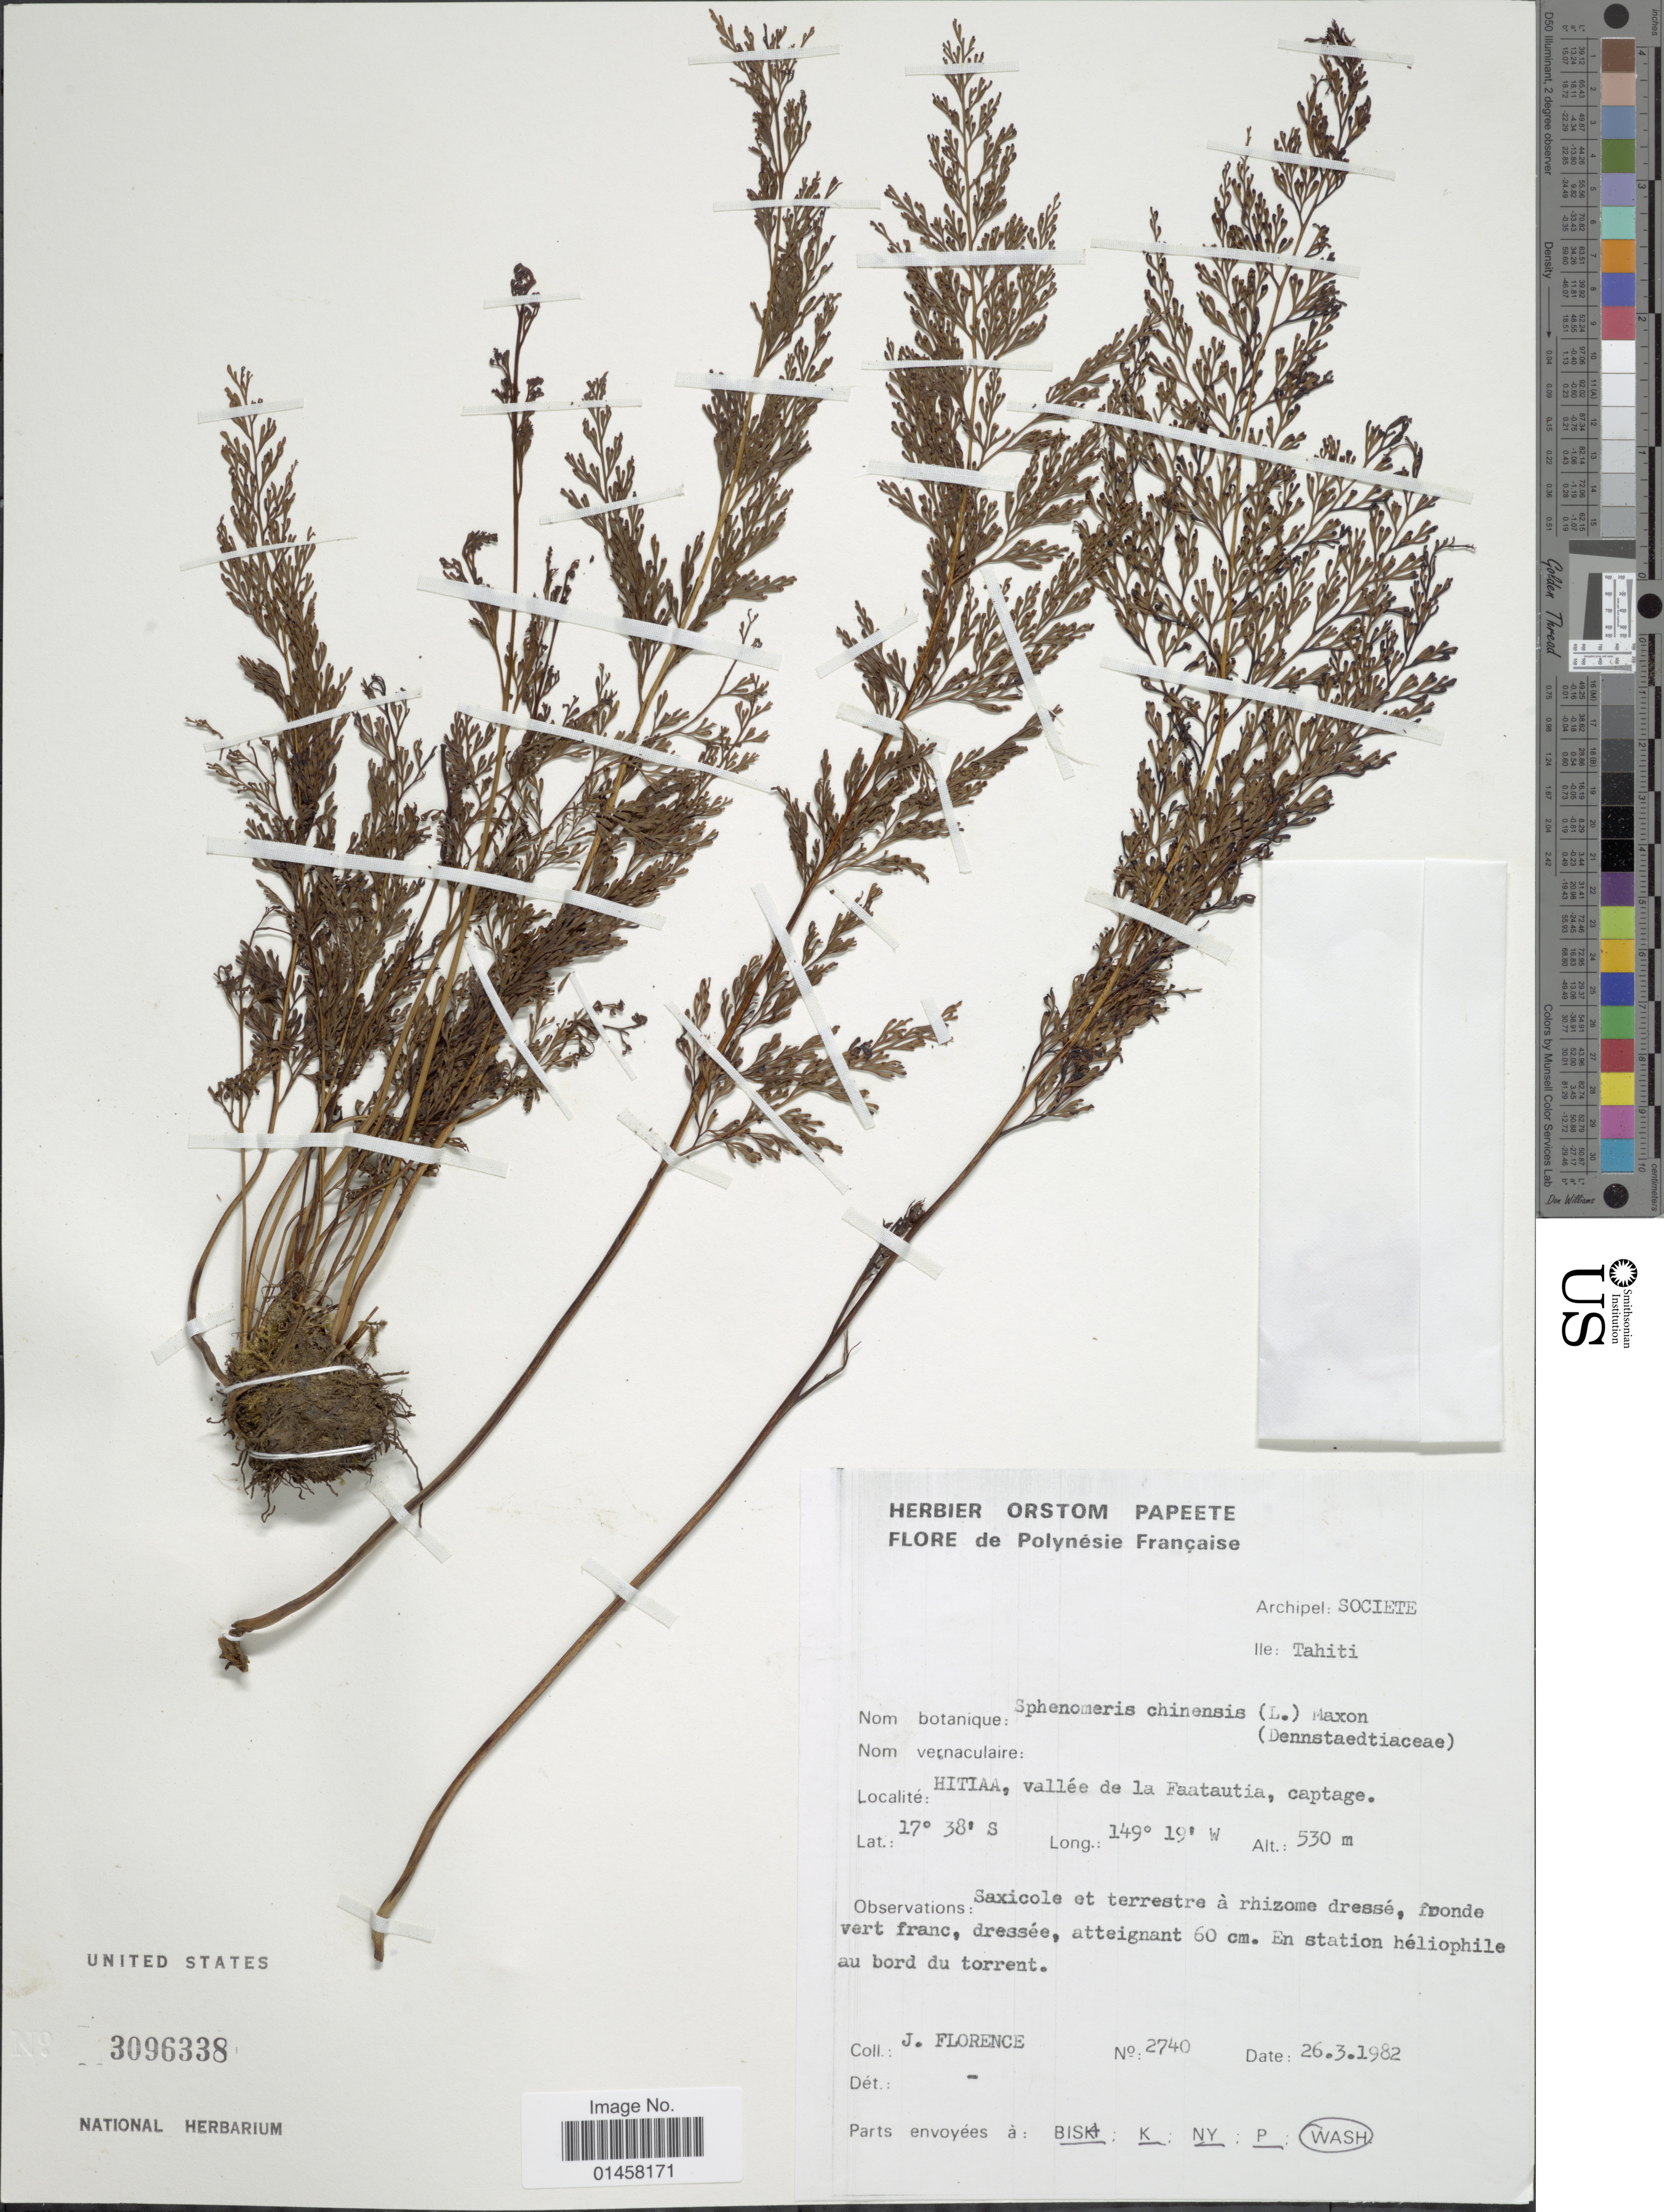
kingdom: Plantae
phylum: Tracheophyta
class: Polypodiopsida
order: Polypodiales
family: Lindsaeaceae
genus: Sphenomeris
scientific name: Sphenomeris chinensis var. chinensis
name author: (L.) Maxon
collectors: J. Florence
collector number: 2470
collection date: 1982-03-26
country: French Polynesia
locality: Societe, Tahiti. Hitiaa, Vallée de la Faatautia, captage.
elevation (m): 530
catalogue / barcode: US 3096338